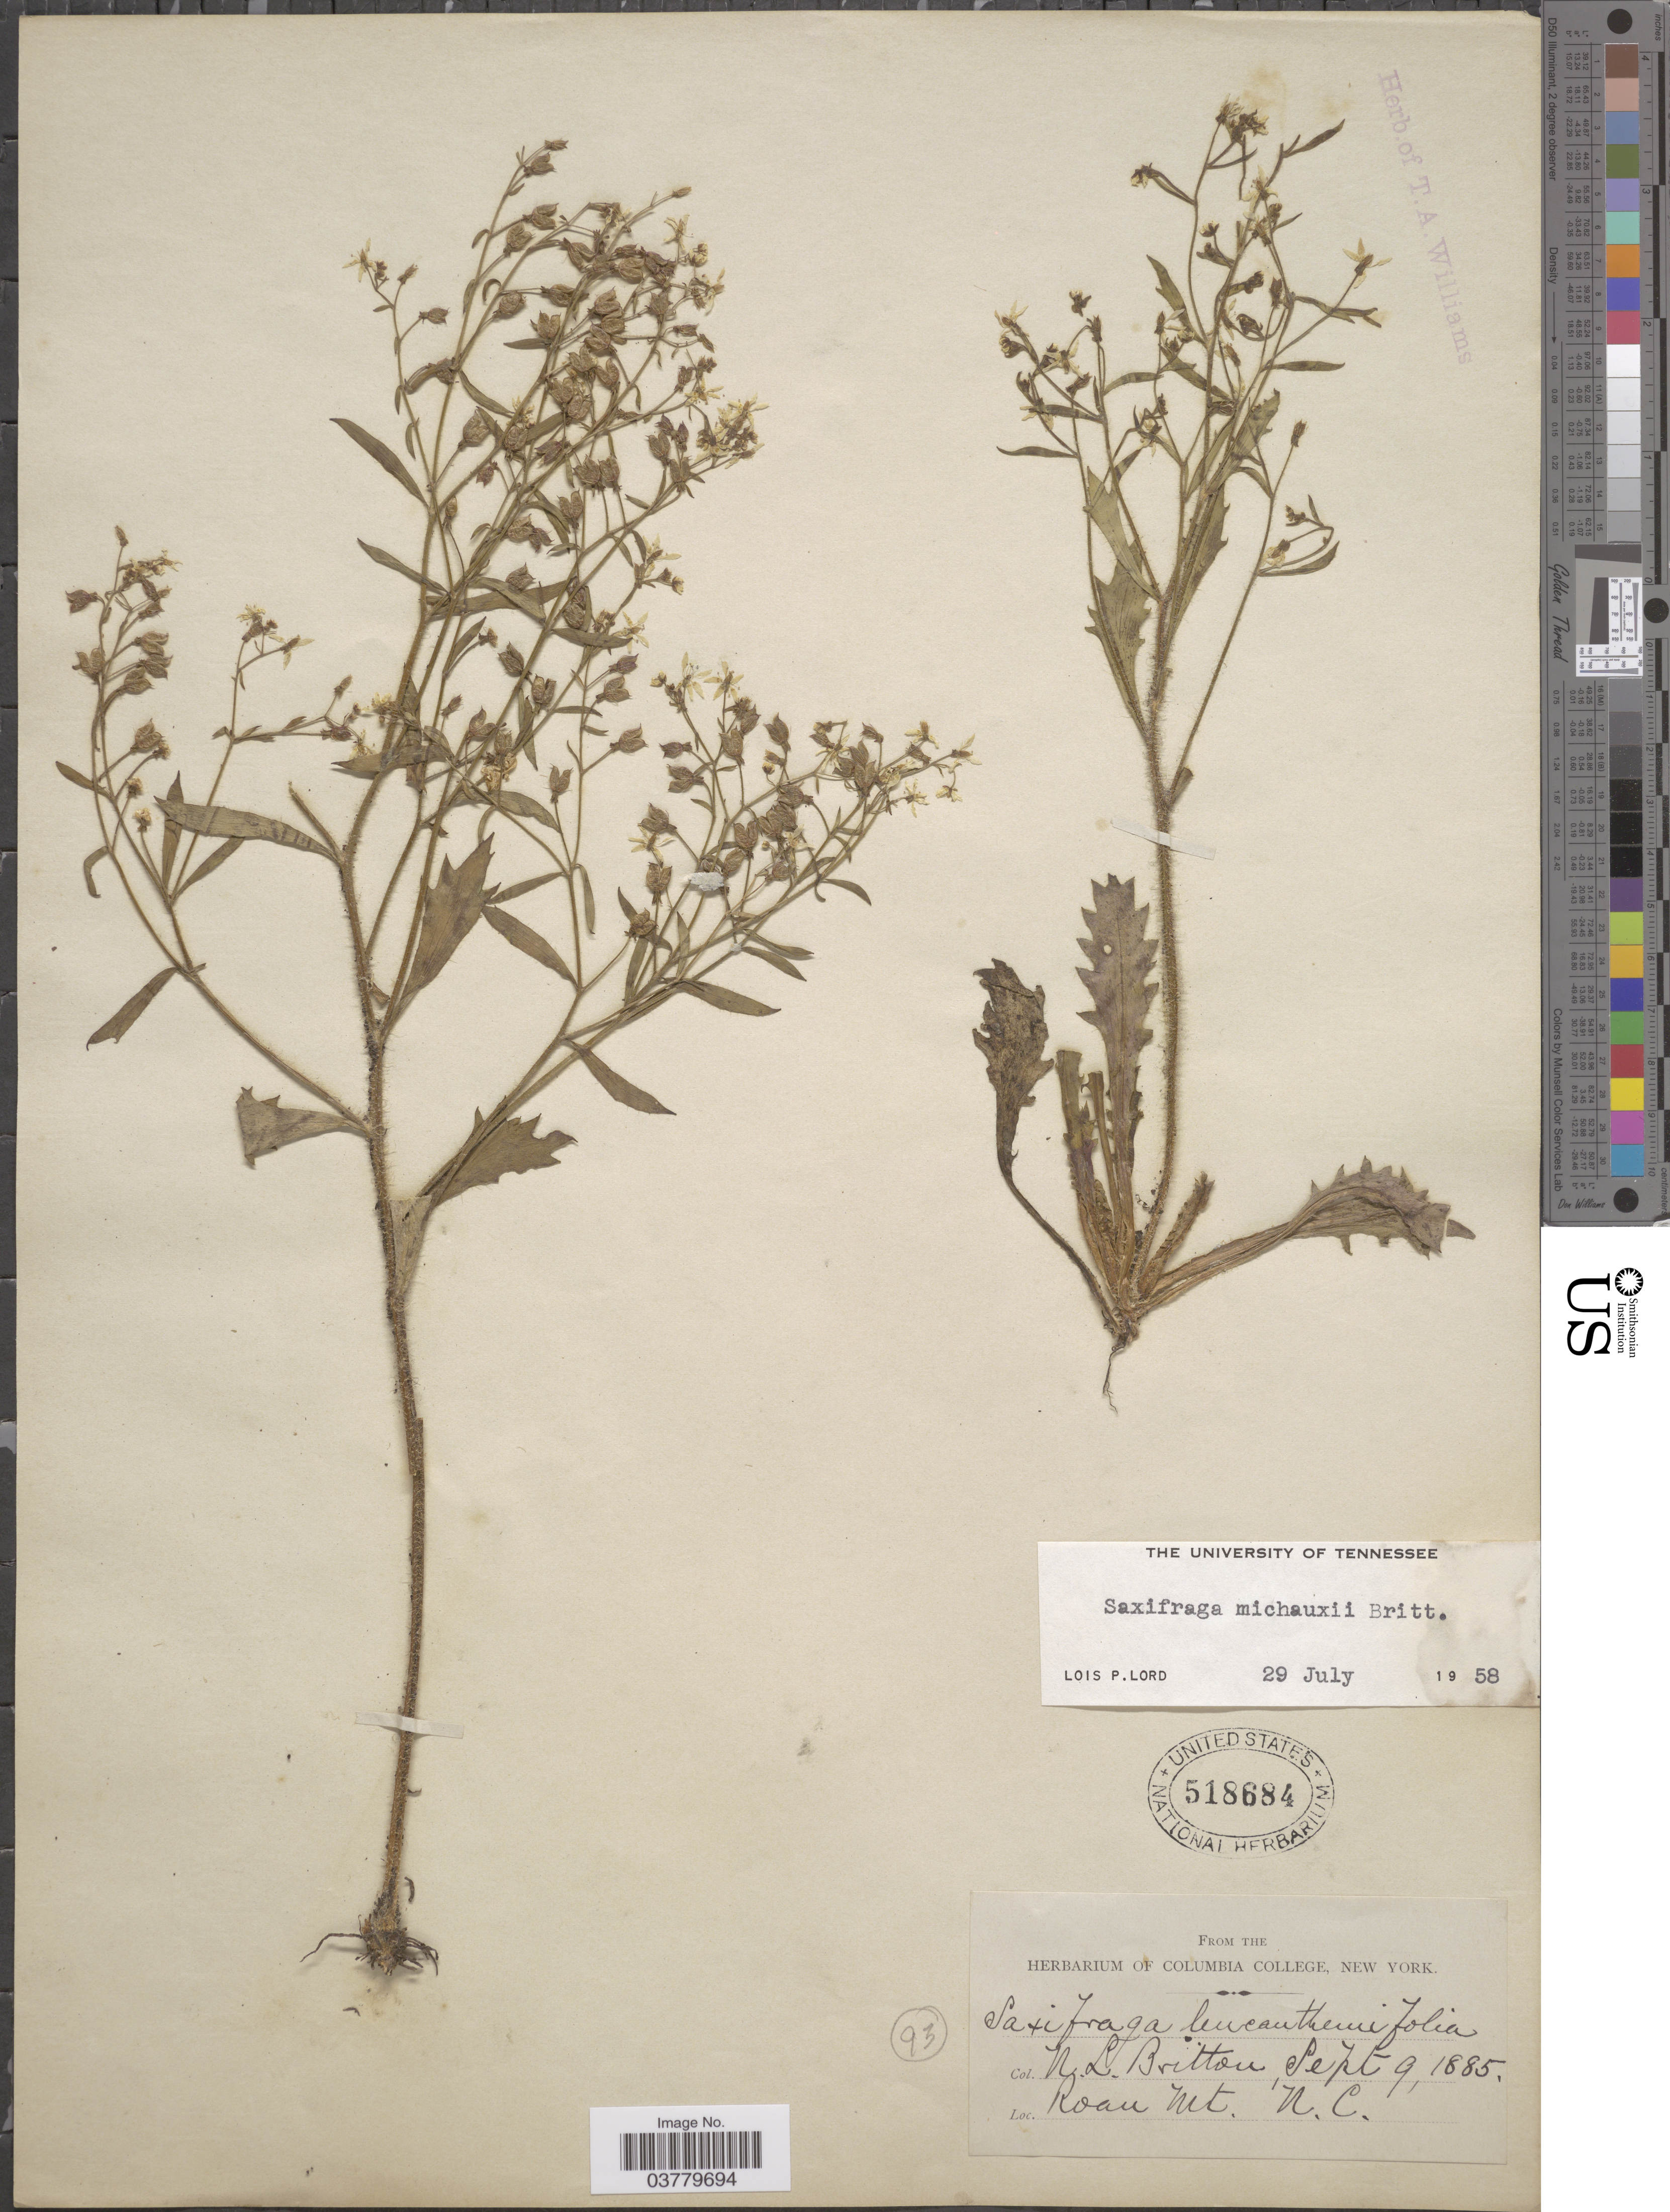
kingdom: Plantae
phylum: Tracheophyta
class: Magnoliopsida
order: Saxifragales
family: Saxifragaceae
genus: Micranthes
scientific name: Micranthes petiolaris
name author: (Raf.) Bush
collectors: N. Britton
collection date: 1885-09-09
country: United States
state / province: North Carolina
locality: Roan Mt.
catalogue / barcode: US 518684